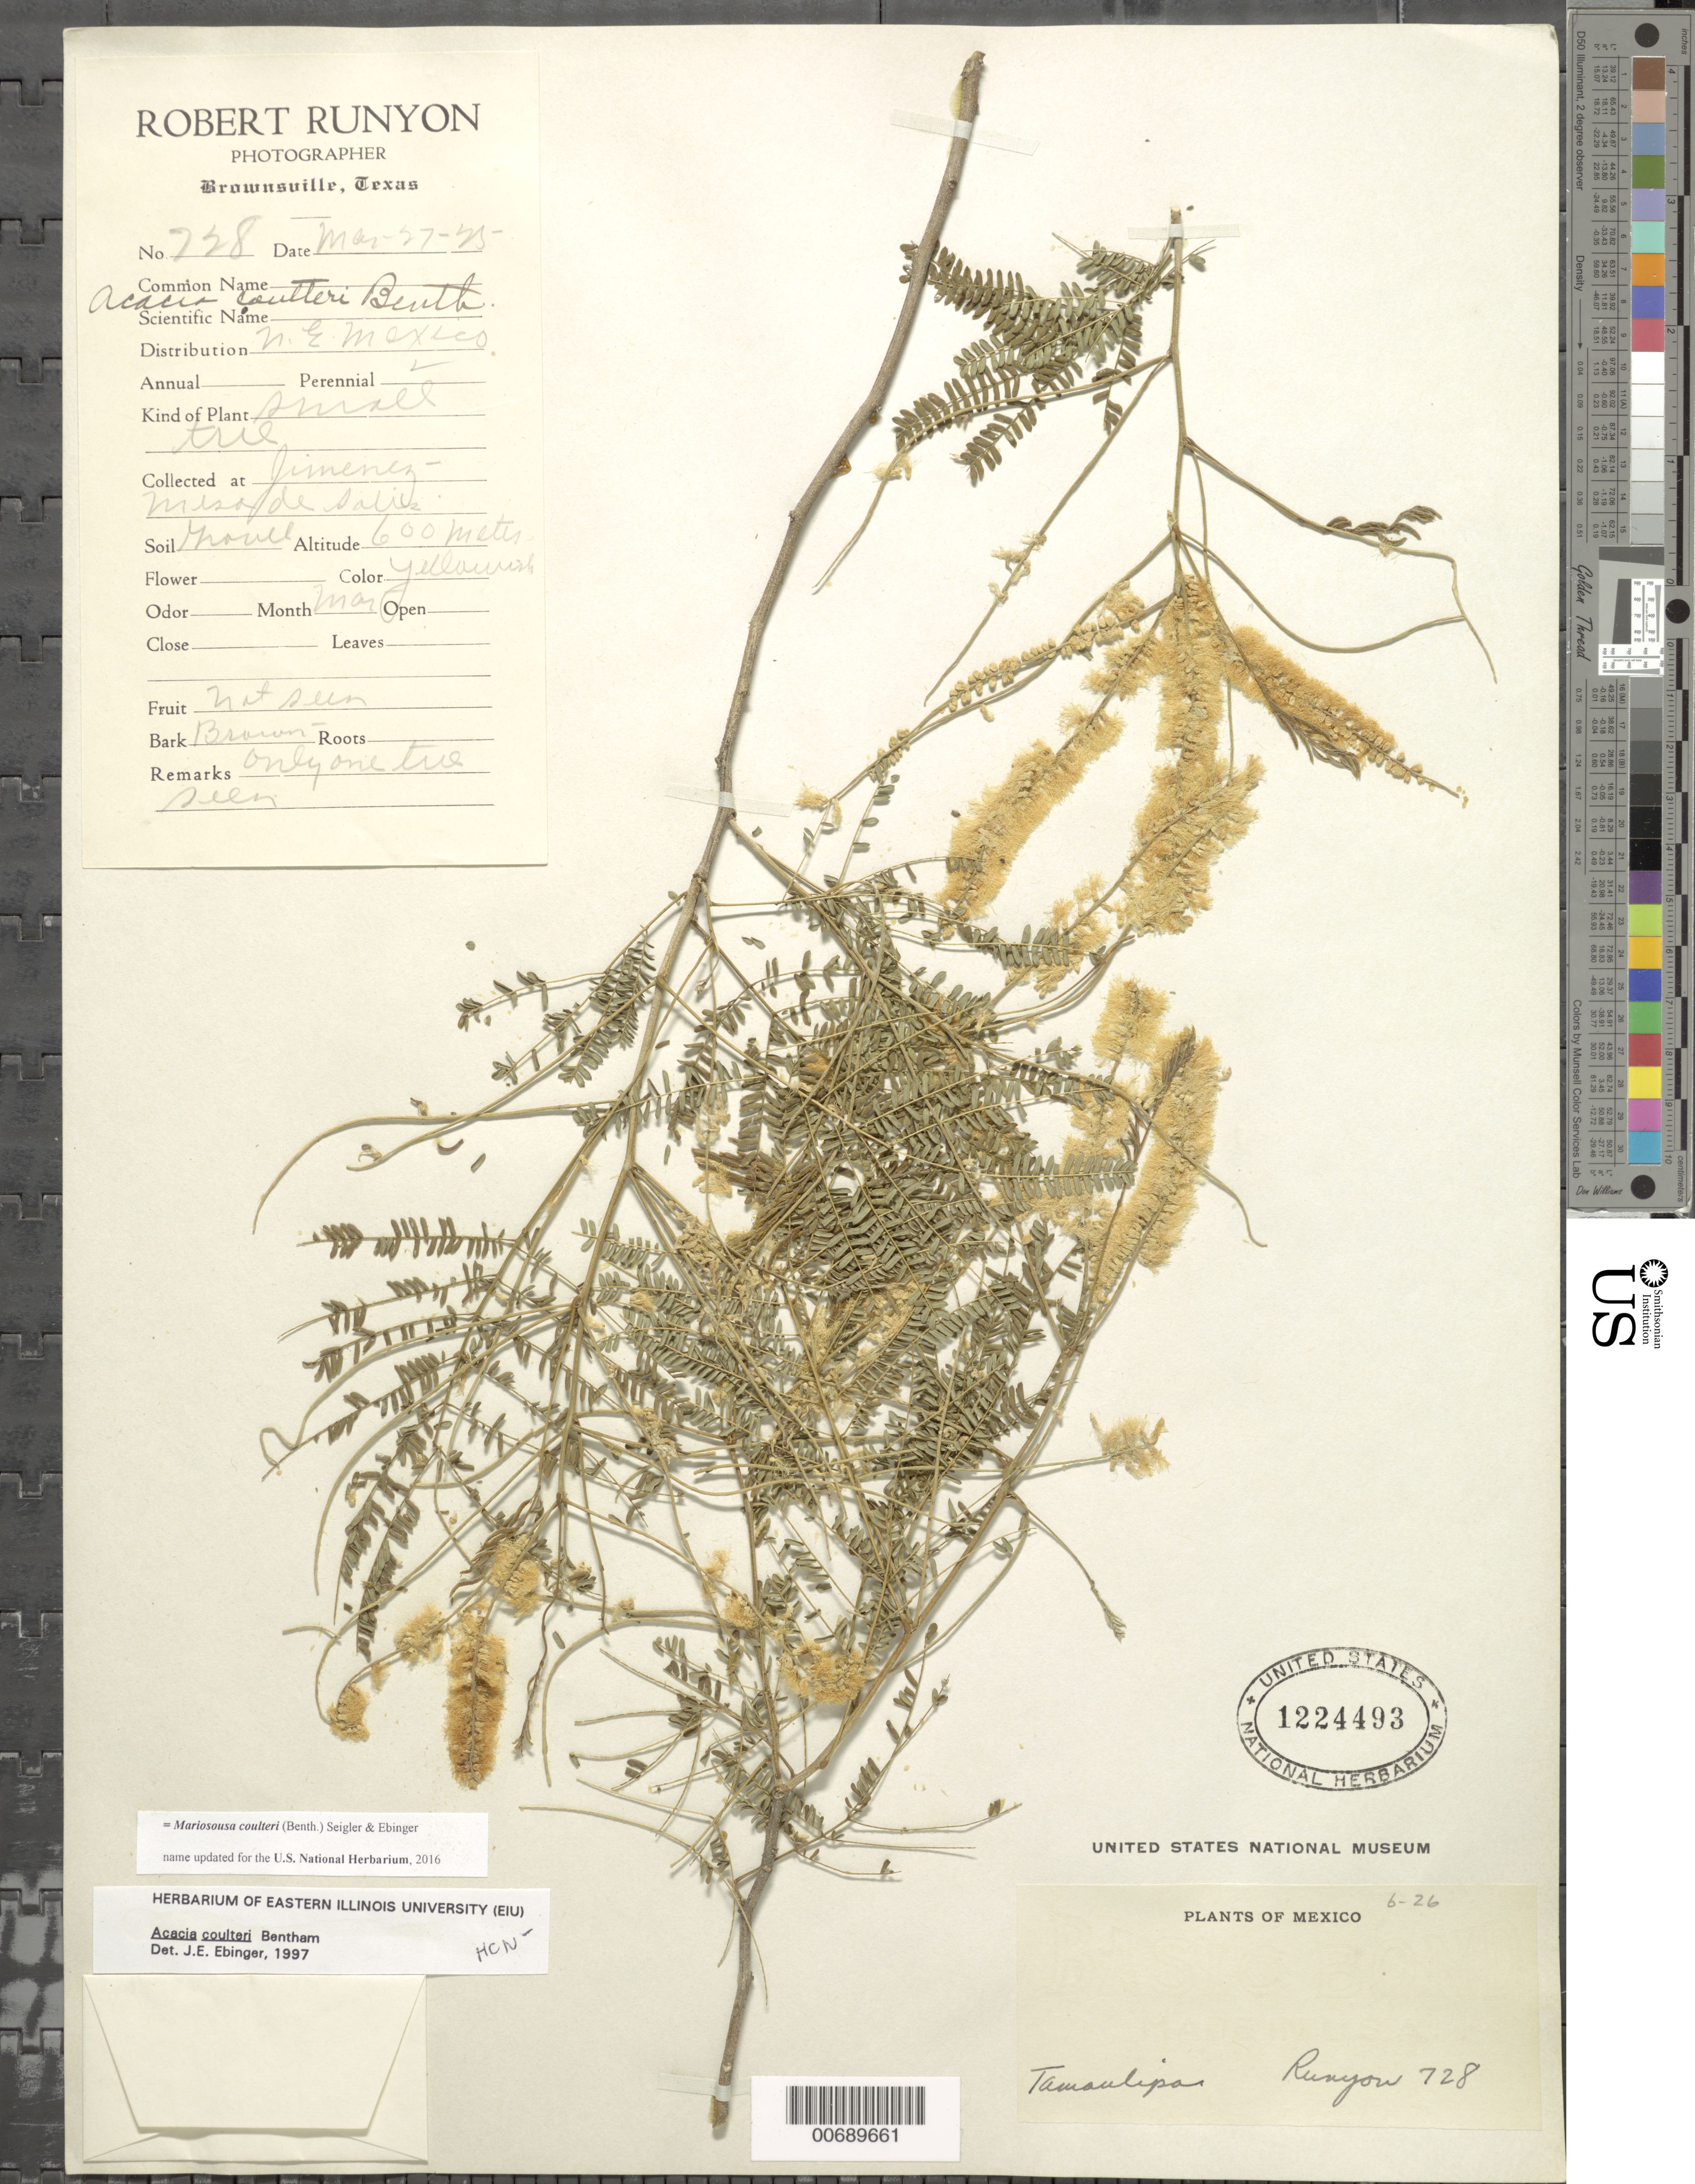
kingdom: Plantae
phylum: Tracheophyta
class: Magnoliopsida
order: Fabales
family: Fabaceae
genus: Mariosousa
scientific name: Mariosousa coulteri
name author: (Benth.) Seigler & Ebinger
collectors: R. Runyon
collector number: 728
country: Mexico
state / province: Tamaulipas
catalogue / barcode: US 1224493